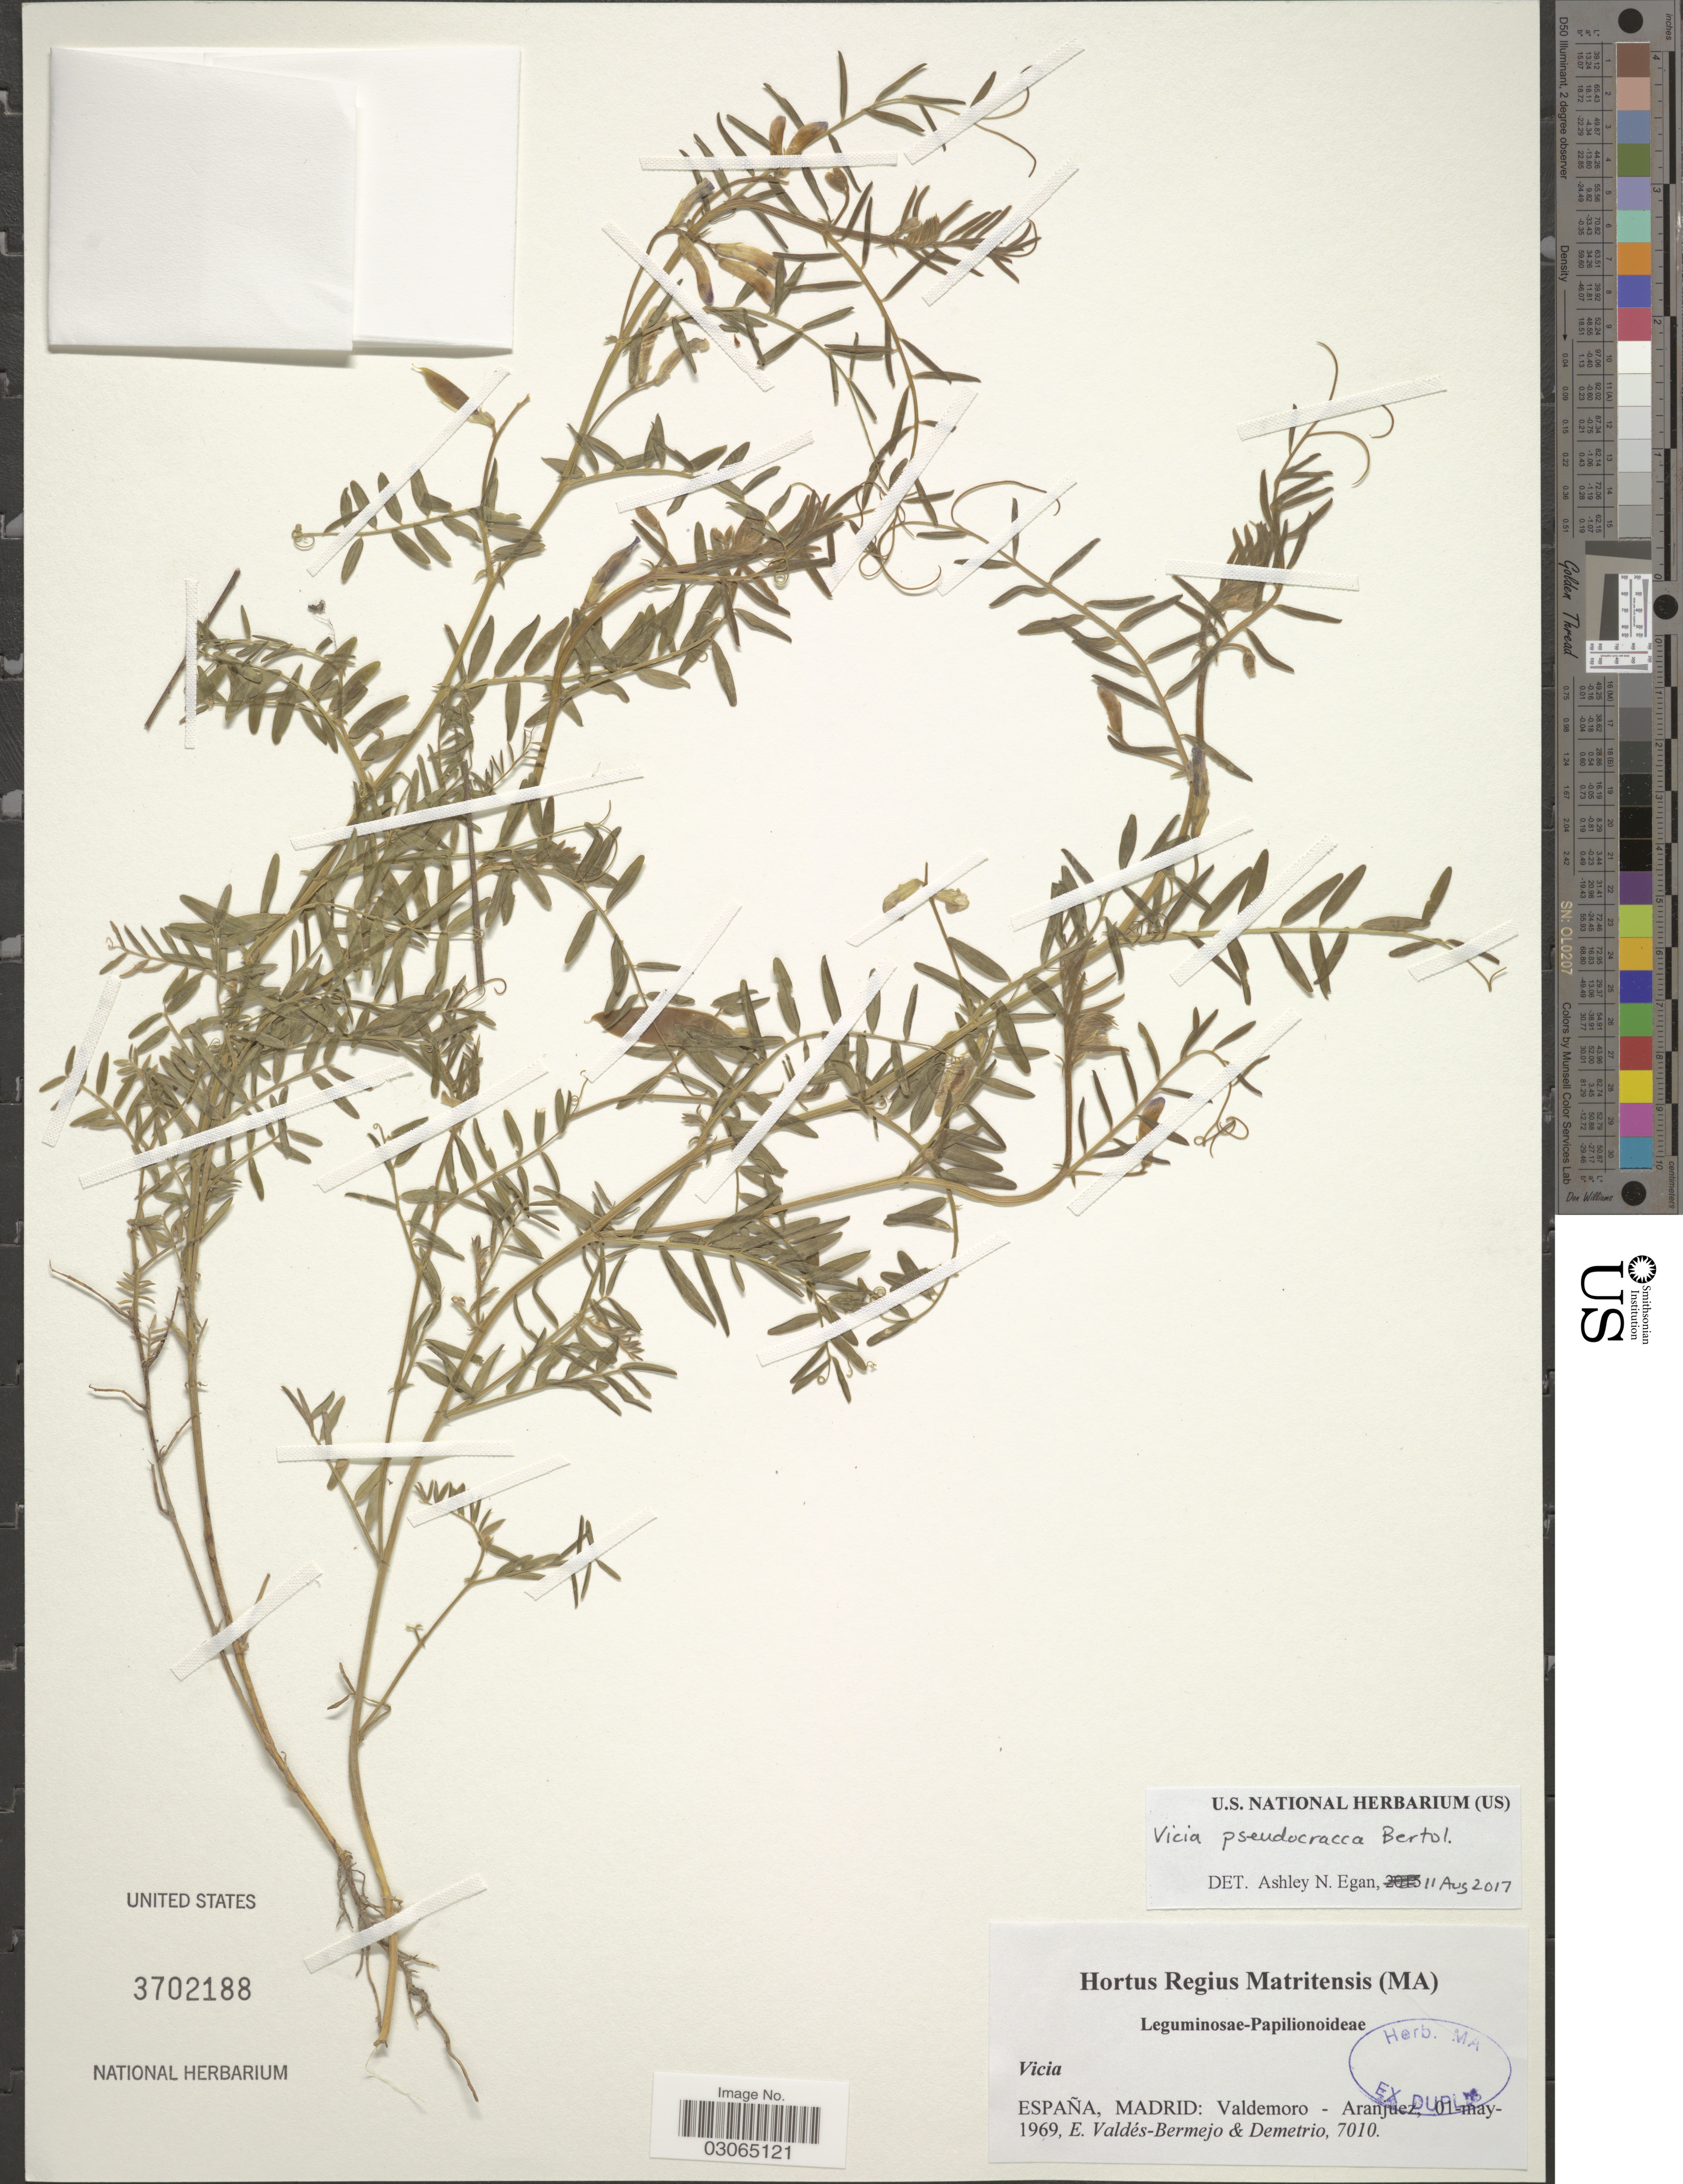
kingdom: Plantae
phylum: Tracheophyta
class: Magnoliopsida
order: Fabales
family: Fabaceae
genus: Vicia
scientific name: Vicia pseudocracca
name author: Bertol.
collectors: E. Valdes Bermejo & Demetrio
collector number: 7010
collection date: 1969-05-01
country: Spain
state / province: Madrid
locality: España. Valdemoro - Aranjuez.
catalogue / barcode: US 3702188